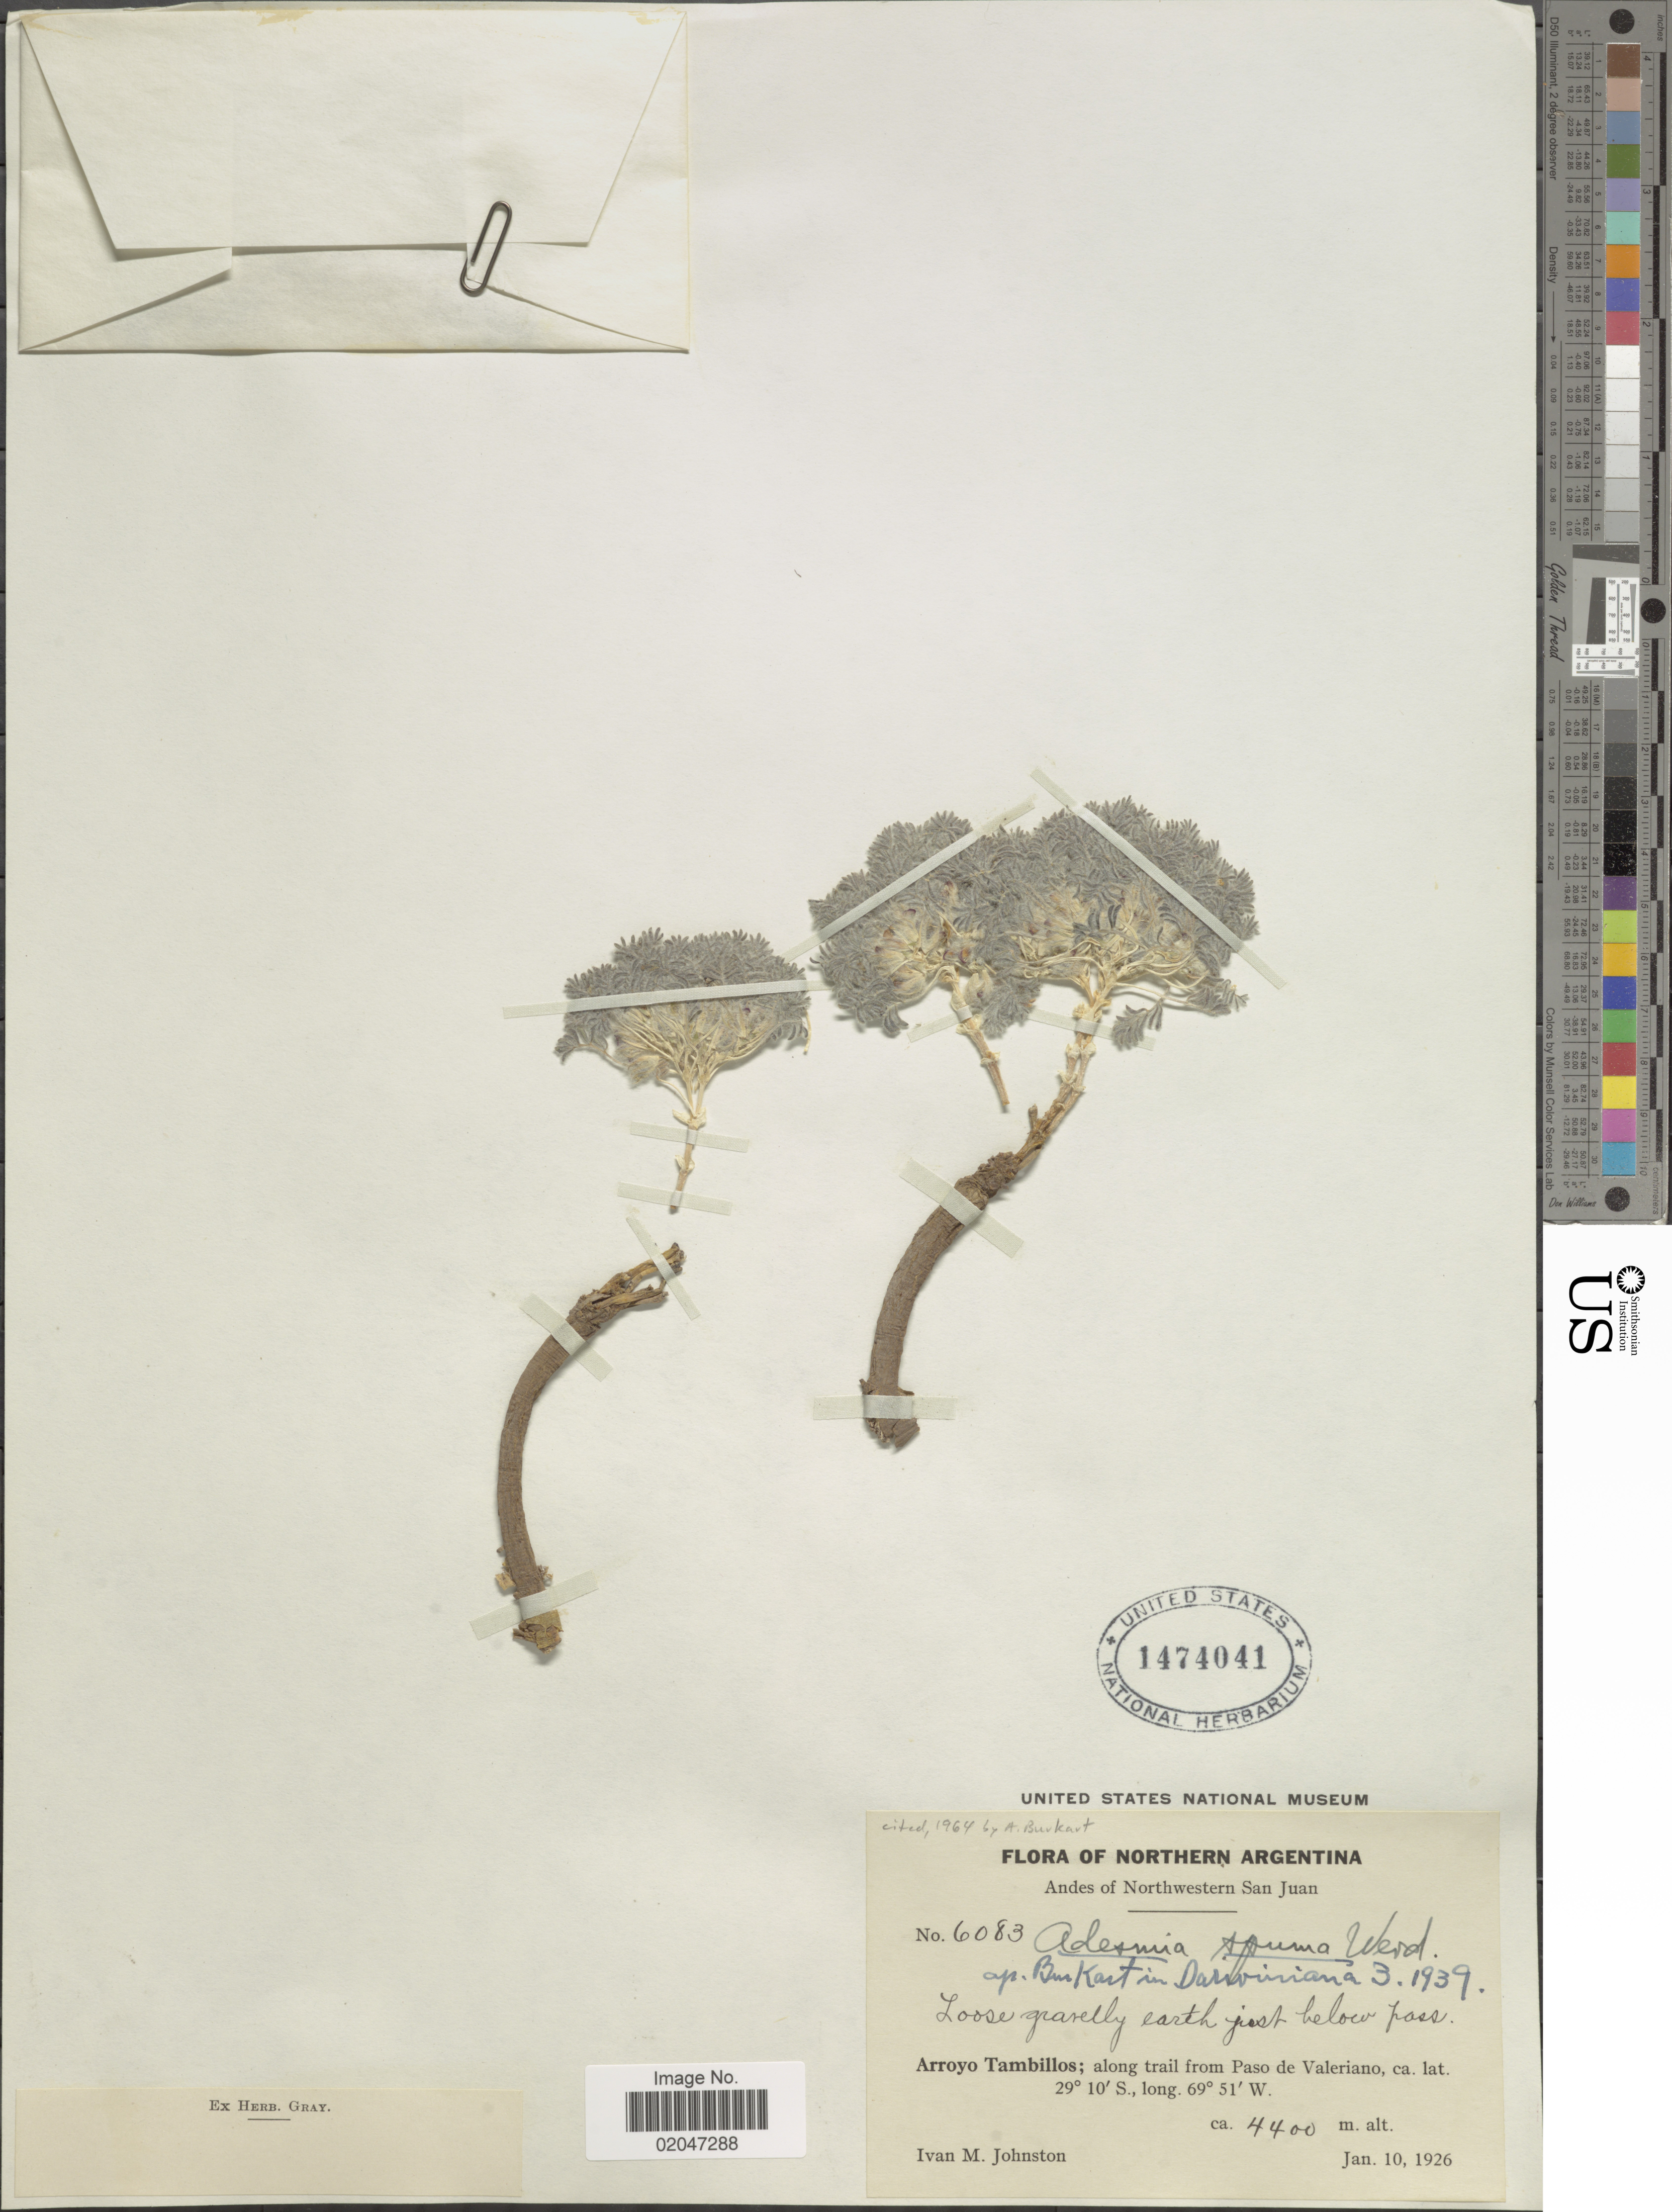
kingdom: Plantae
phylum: Tracheophyta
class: Magnoliopsida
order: Fabales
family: Fabaceae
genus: Adesmia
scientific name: Adesmia spuma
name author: Burkart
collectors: I.M. Johnston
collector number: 6083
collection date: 1926-01-10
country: Argentina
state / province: San Juan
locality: Northern Argentina, Andes of Northwestern San Juan, Loose gravelly earth just below pass, Arroyo Tambillos; along trail from Paso de Valeriano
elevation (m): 4400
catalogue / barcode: US 1474041